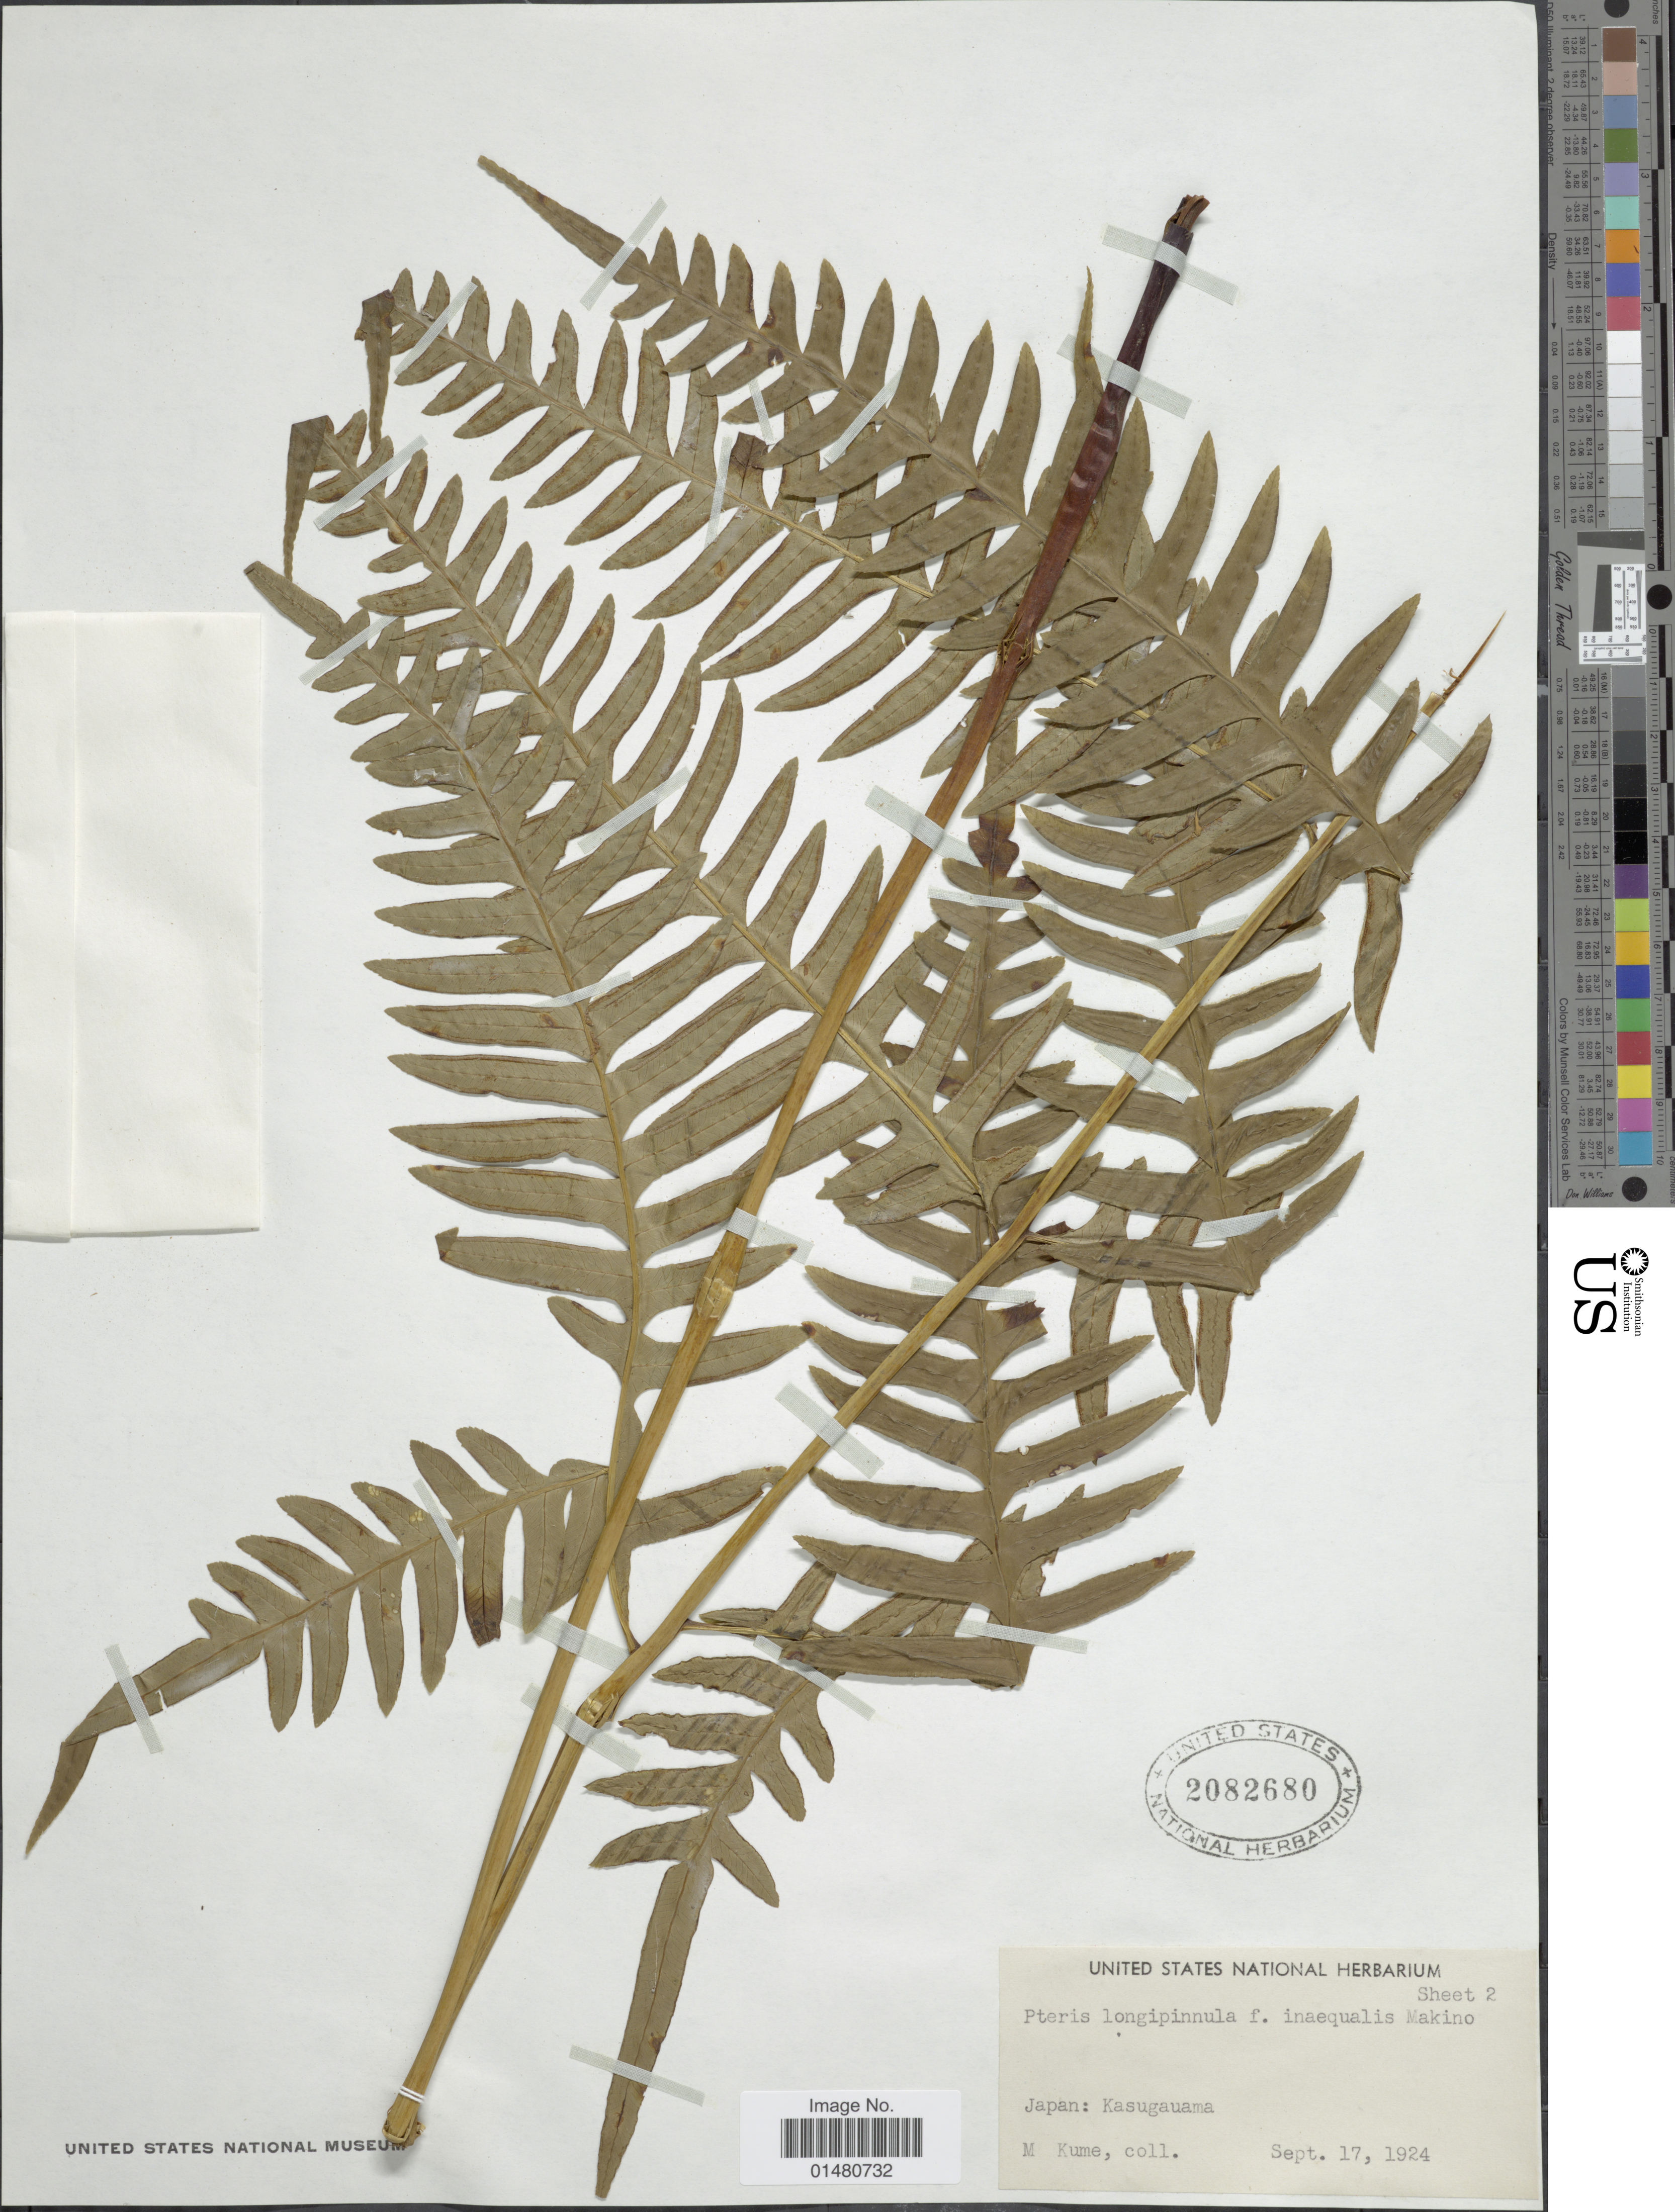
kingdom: Plantae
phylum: Tracheophyta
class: Polypodiopsida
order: Polypodiales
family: Pteridaceae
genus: Pteris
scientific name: Pteris longipinnula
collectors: M. Kume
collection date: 1924-09-17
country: Japan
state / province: Nara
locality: Kasugayama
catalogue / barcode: US 2082680